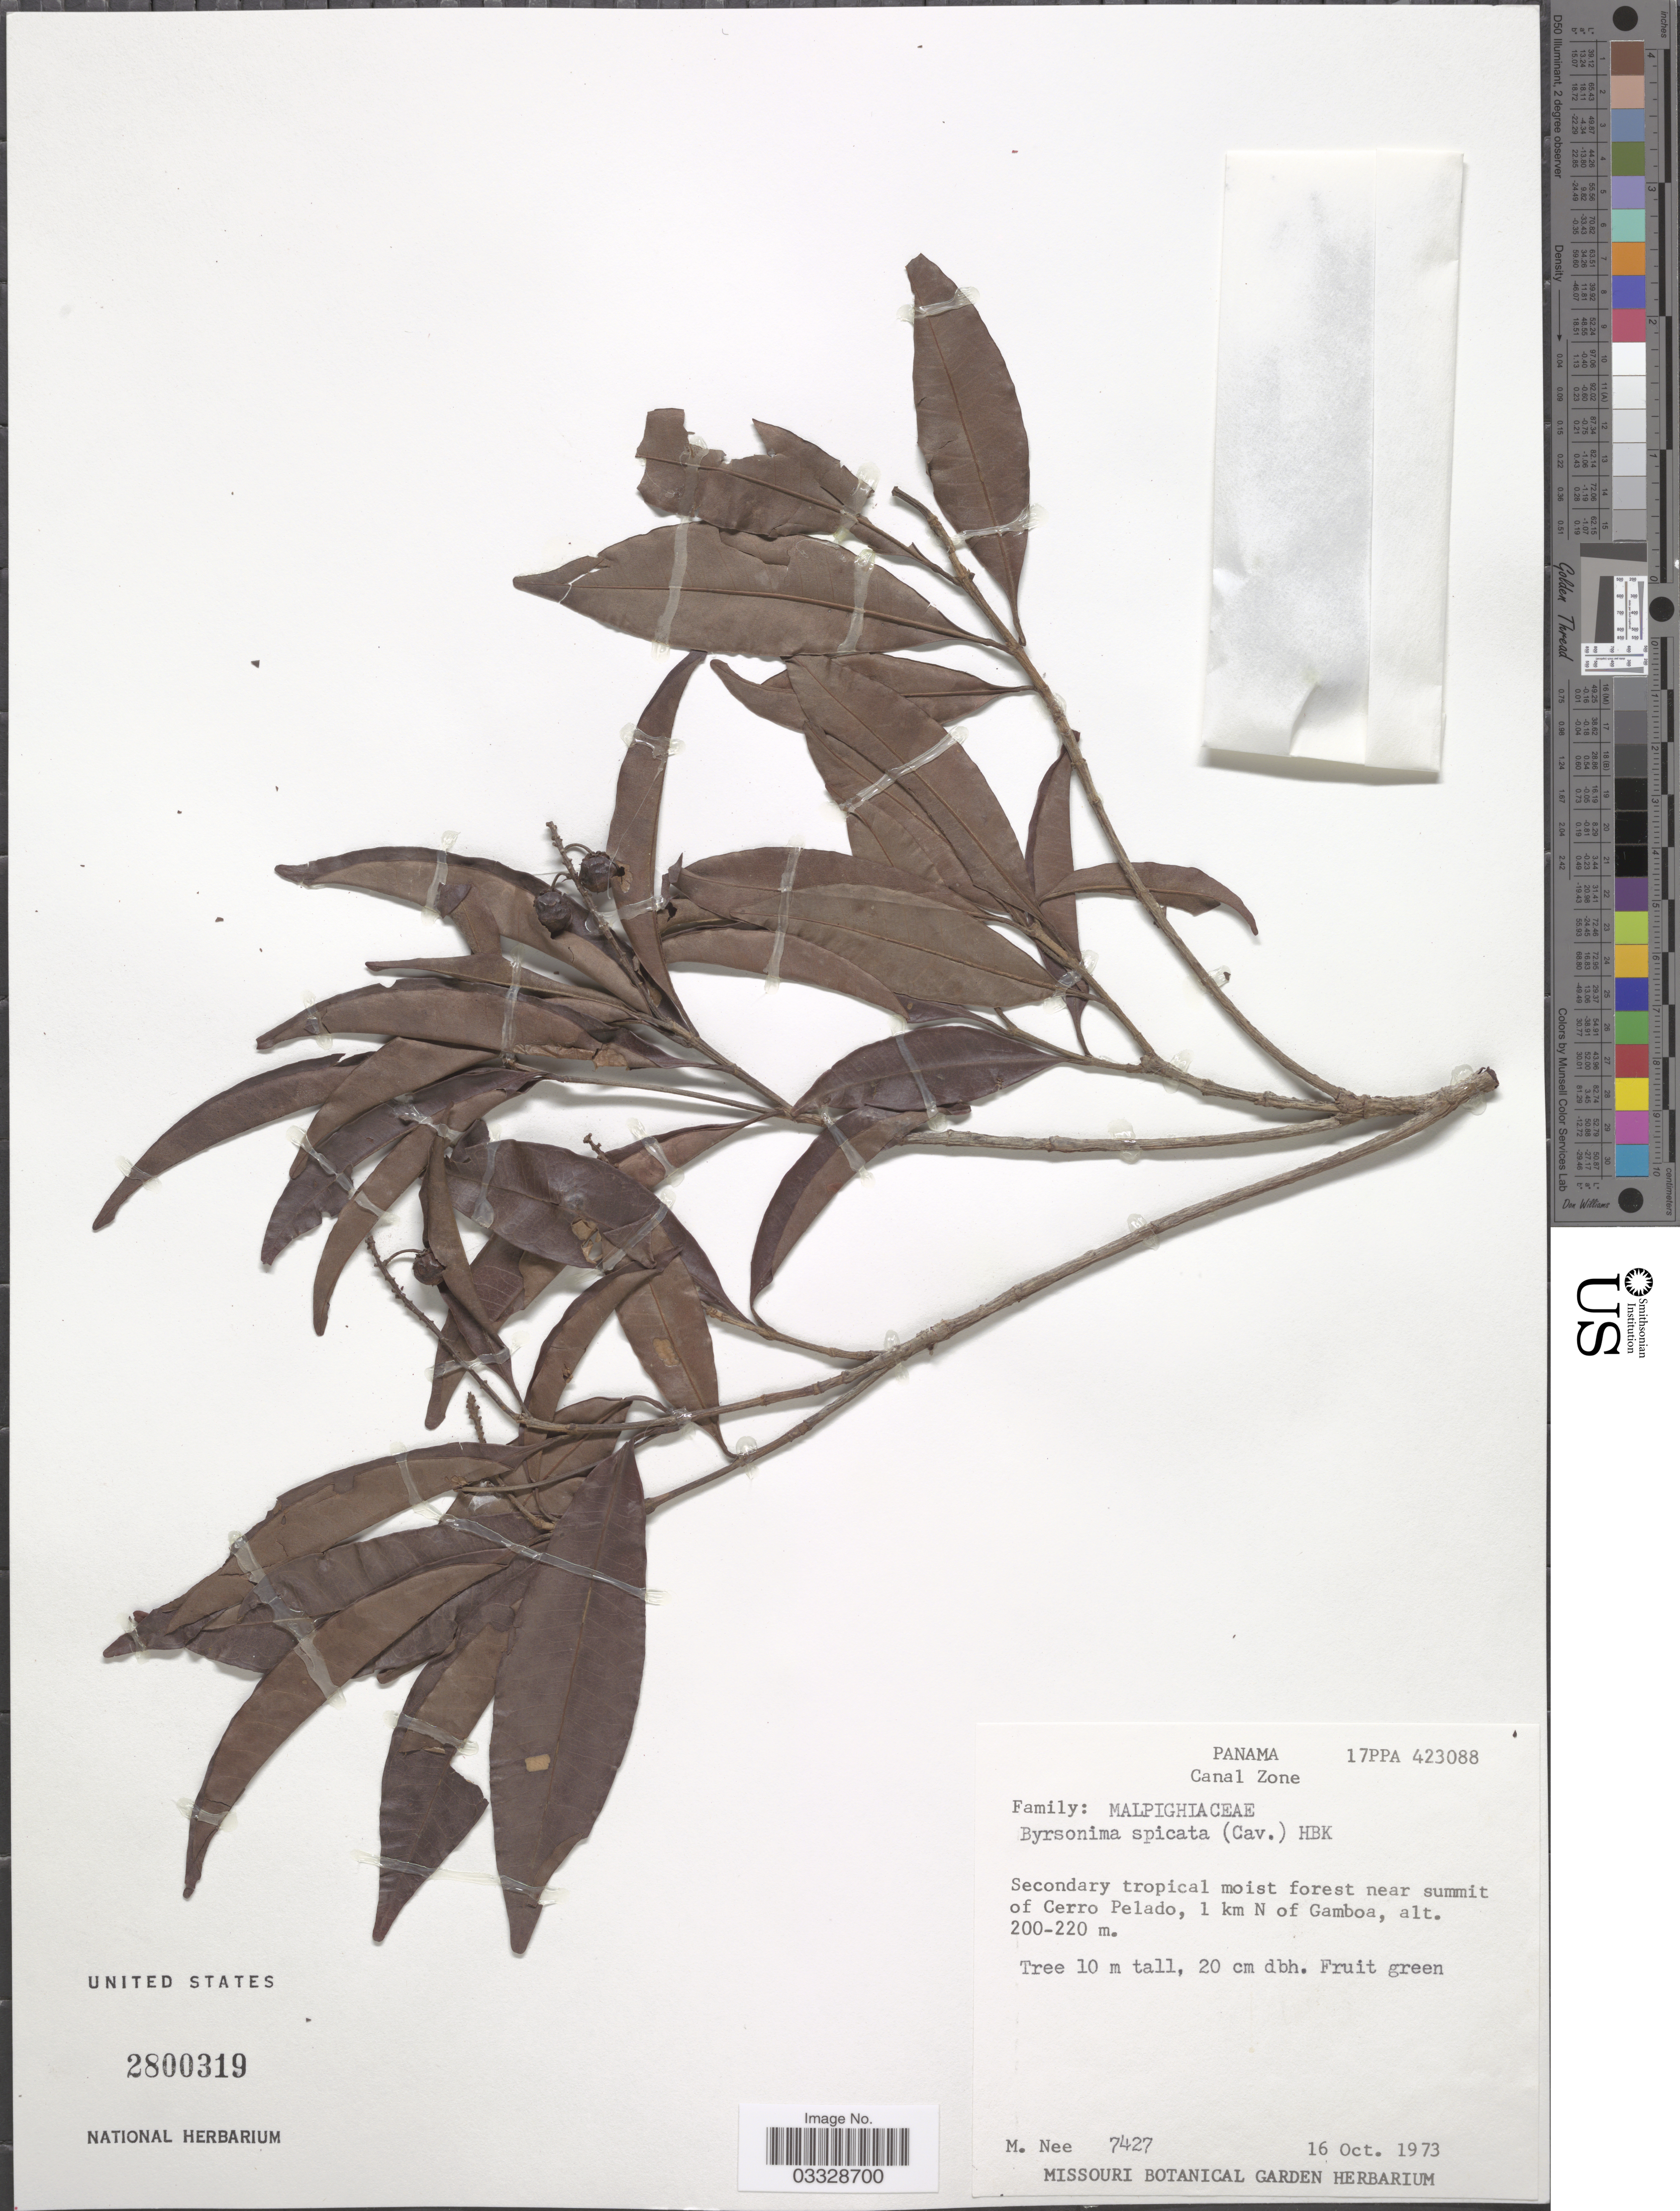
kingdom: Plantae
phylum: Tracheophyta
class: Magnoliopsida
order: Malpighiales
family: Malpighiaceae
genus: Byrsonima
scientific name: Byrsonima spicata (Cav.) DC.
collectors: M. Nee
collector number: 7427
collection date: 1973-10-16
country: Panama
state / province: Colón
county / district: Canal Zone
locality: Canal Zone. Near summit of Cerro Pelado, 1 km N of Gamboa.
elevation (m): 200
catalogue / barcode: US 2800319